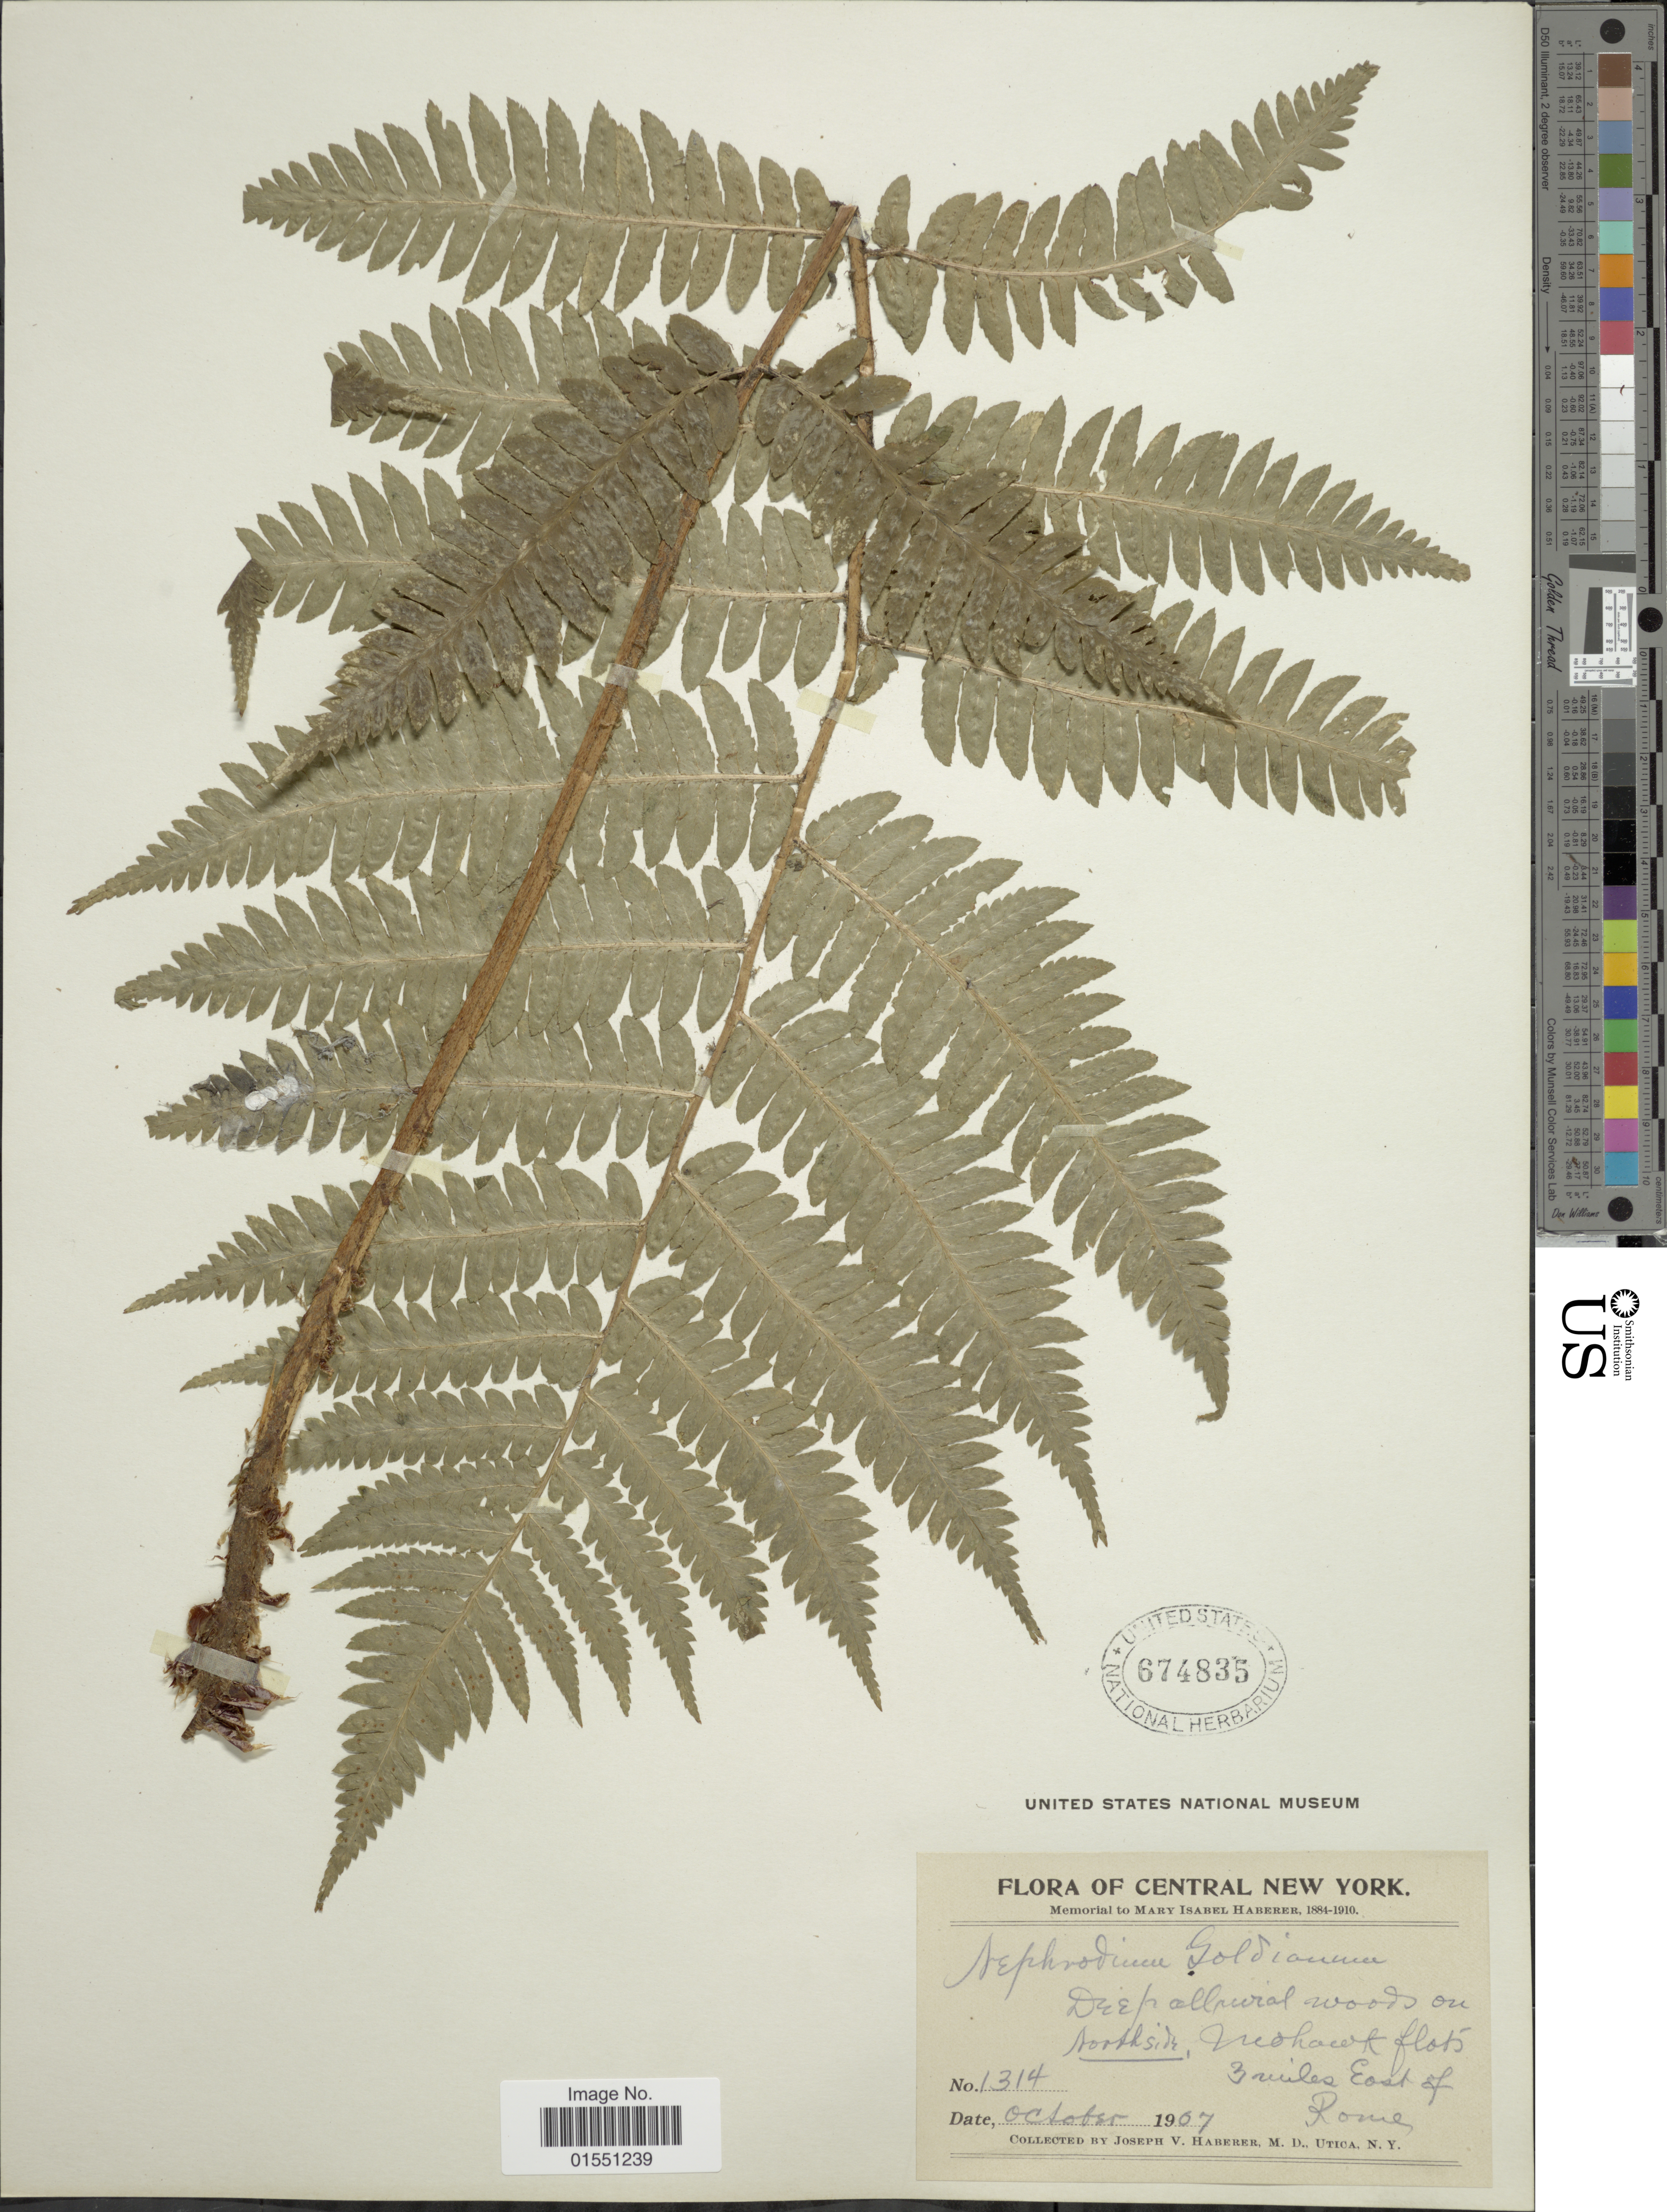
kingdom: Plantae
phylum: Tracheophyta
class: Polypodiopsida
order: Polypodiales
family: Dryopteridaceae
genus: Dryopteris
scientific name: Dryopteris goldiana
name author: (Hook. ex Goldie) A. Gray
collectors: J. V. Haberer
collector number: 1314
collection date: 1907-10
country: United States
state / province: New York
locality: Neohawk flats, 3 miles East of Rome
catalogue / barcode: US 674835